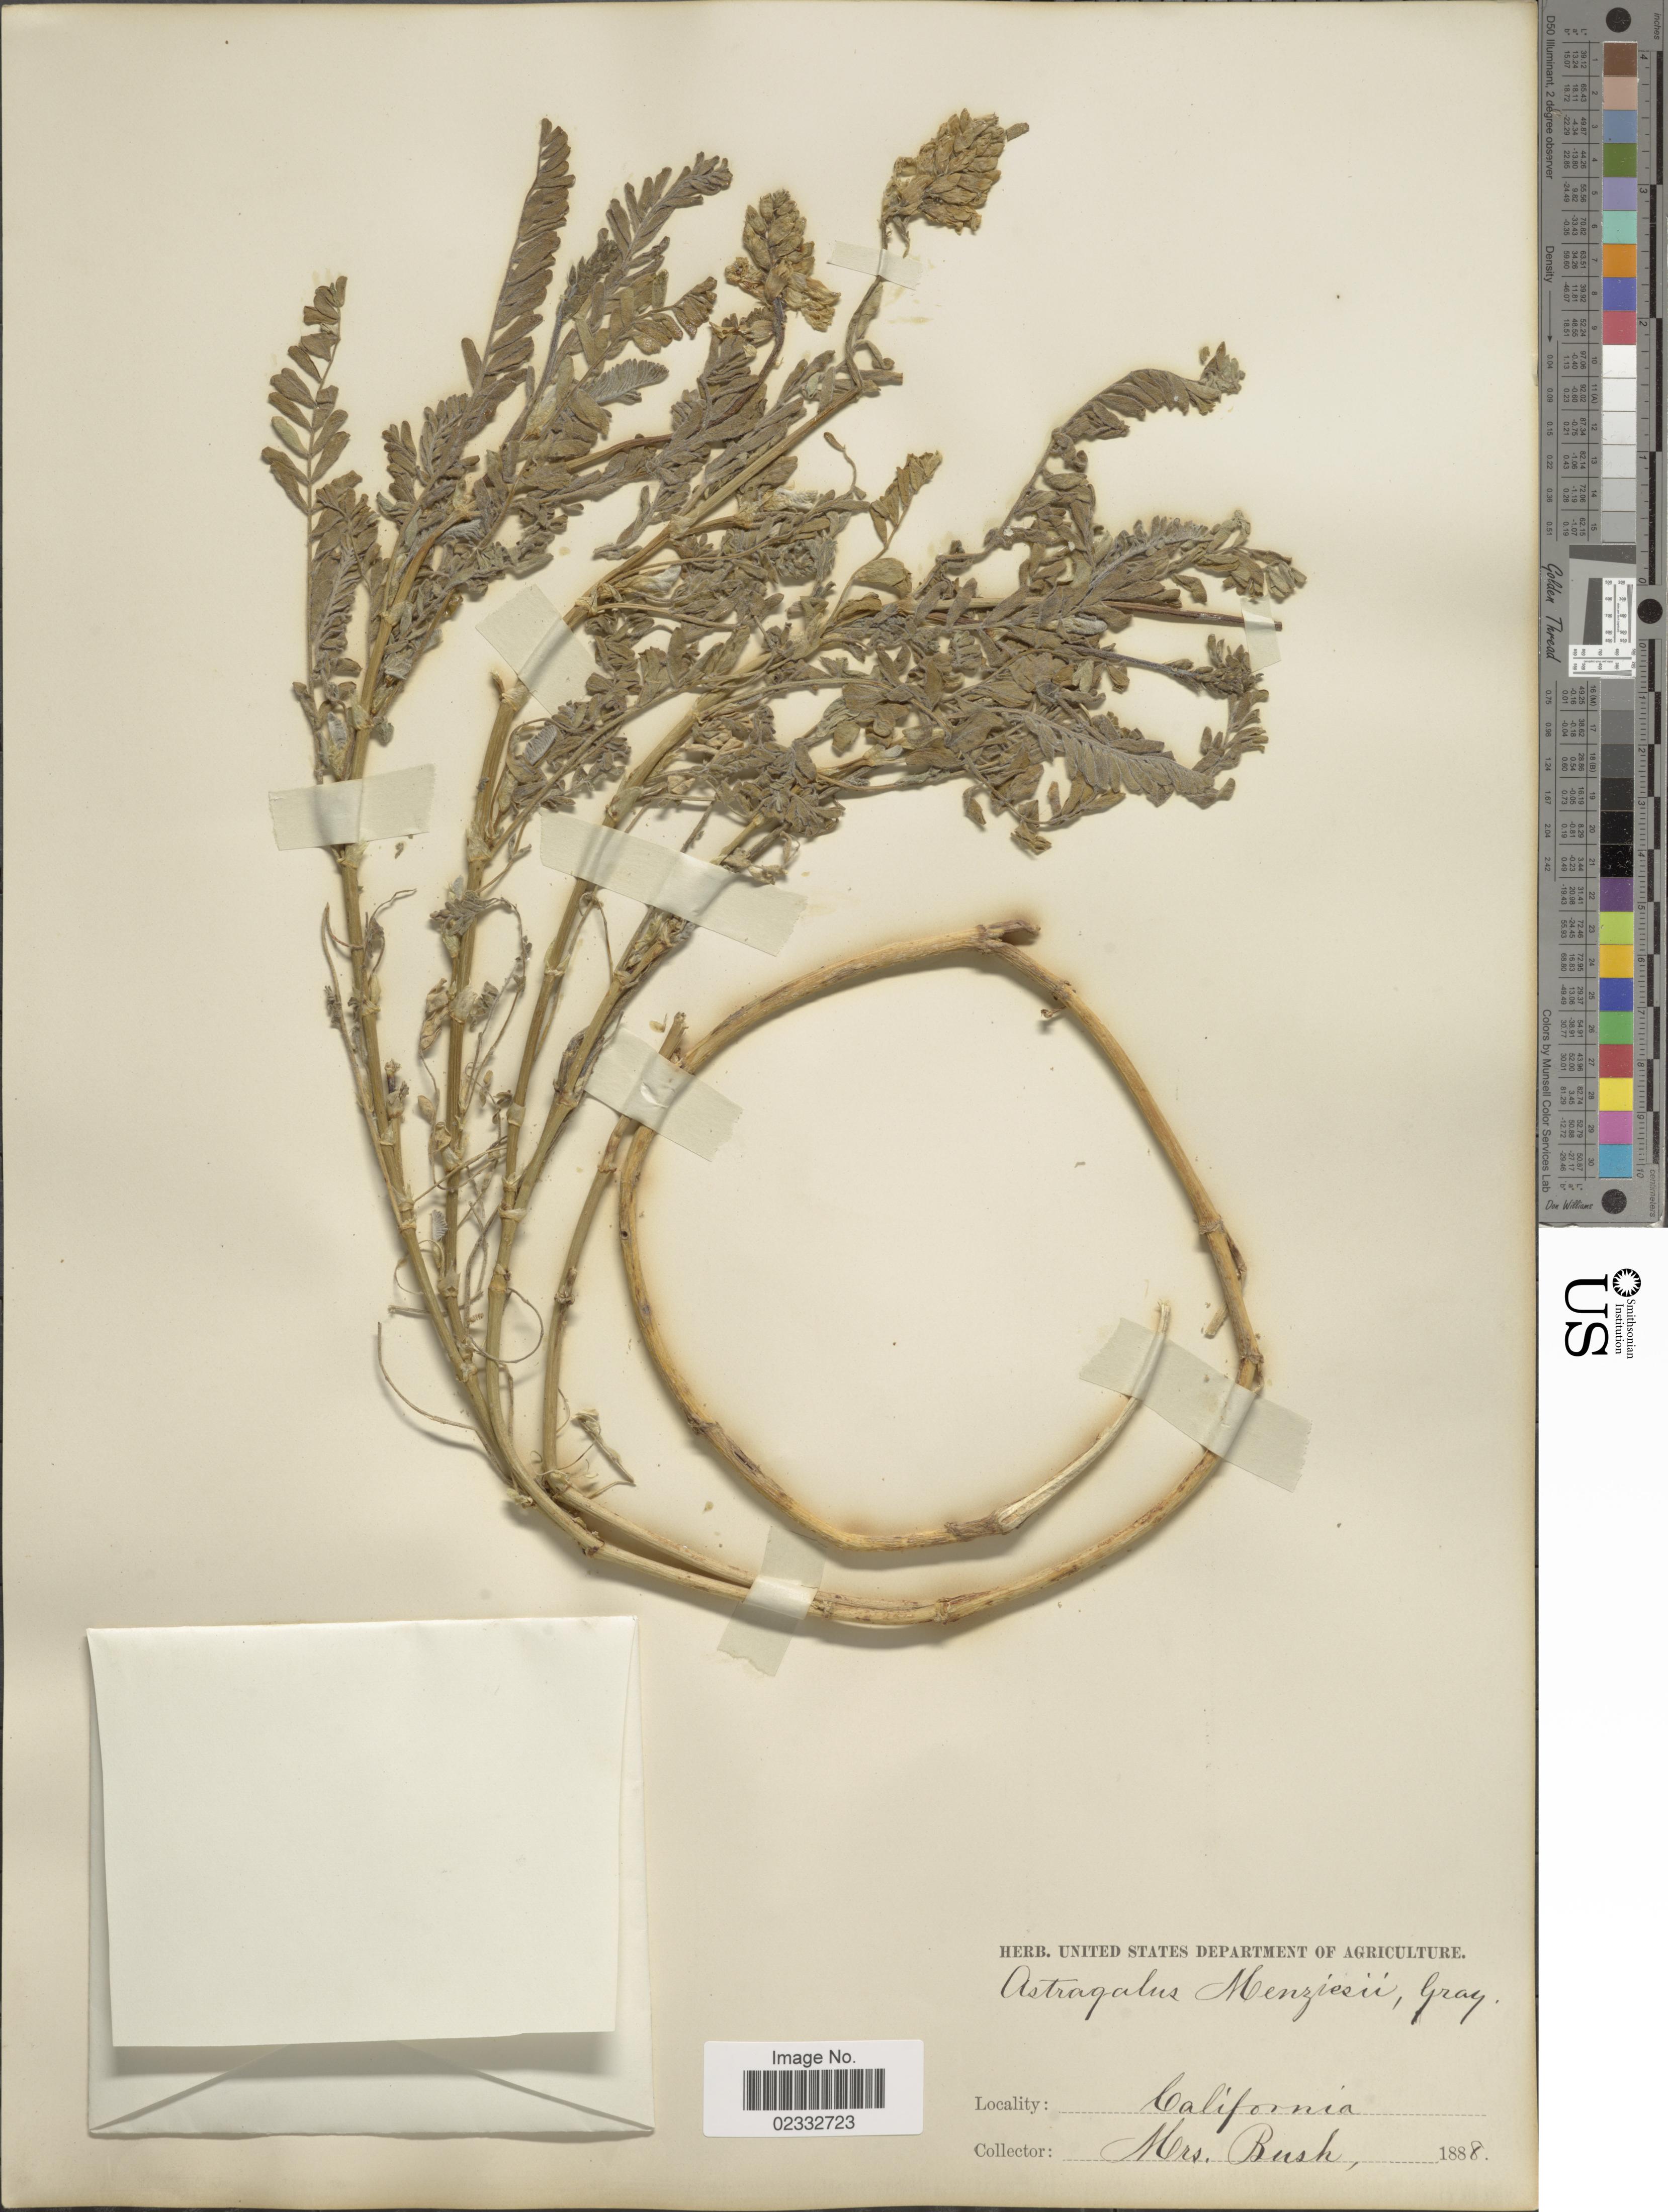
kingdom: Plantae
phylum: Tracheophyta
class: Magnoliopsida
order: Fabales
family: Fabaceae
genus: Astragalus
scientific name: Astragalus menziesii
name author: A. Gray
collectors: -- Bush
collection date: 1888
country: United States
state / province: California